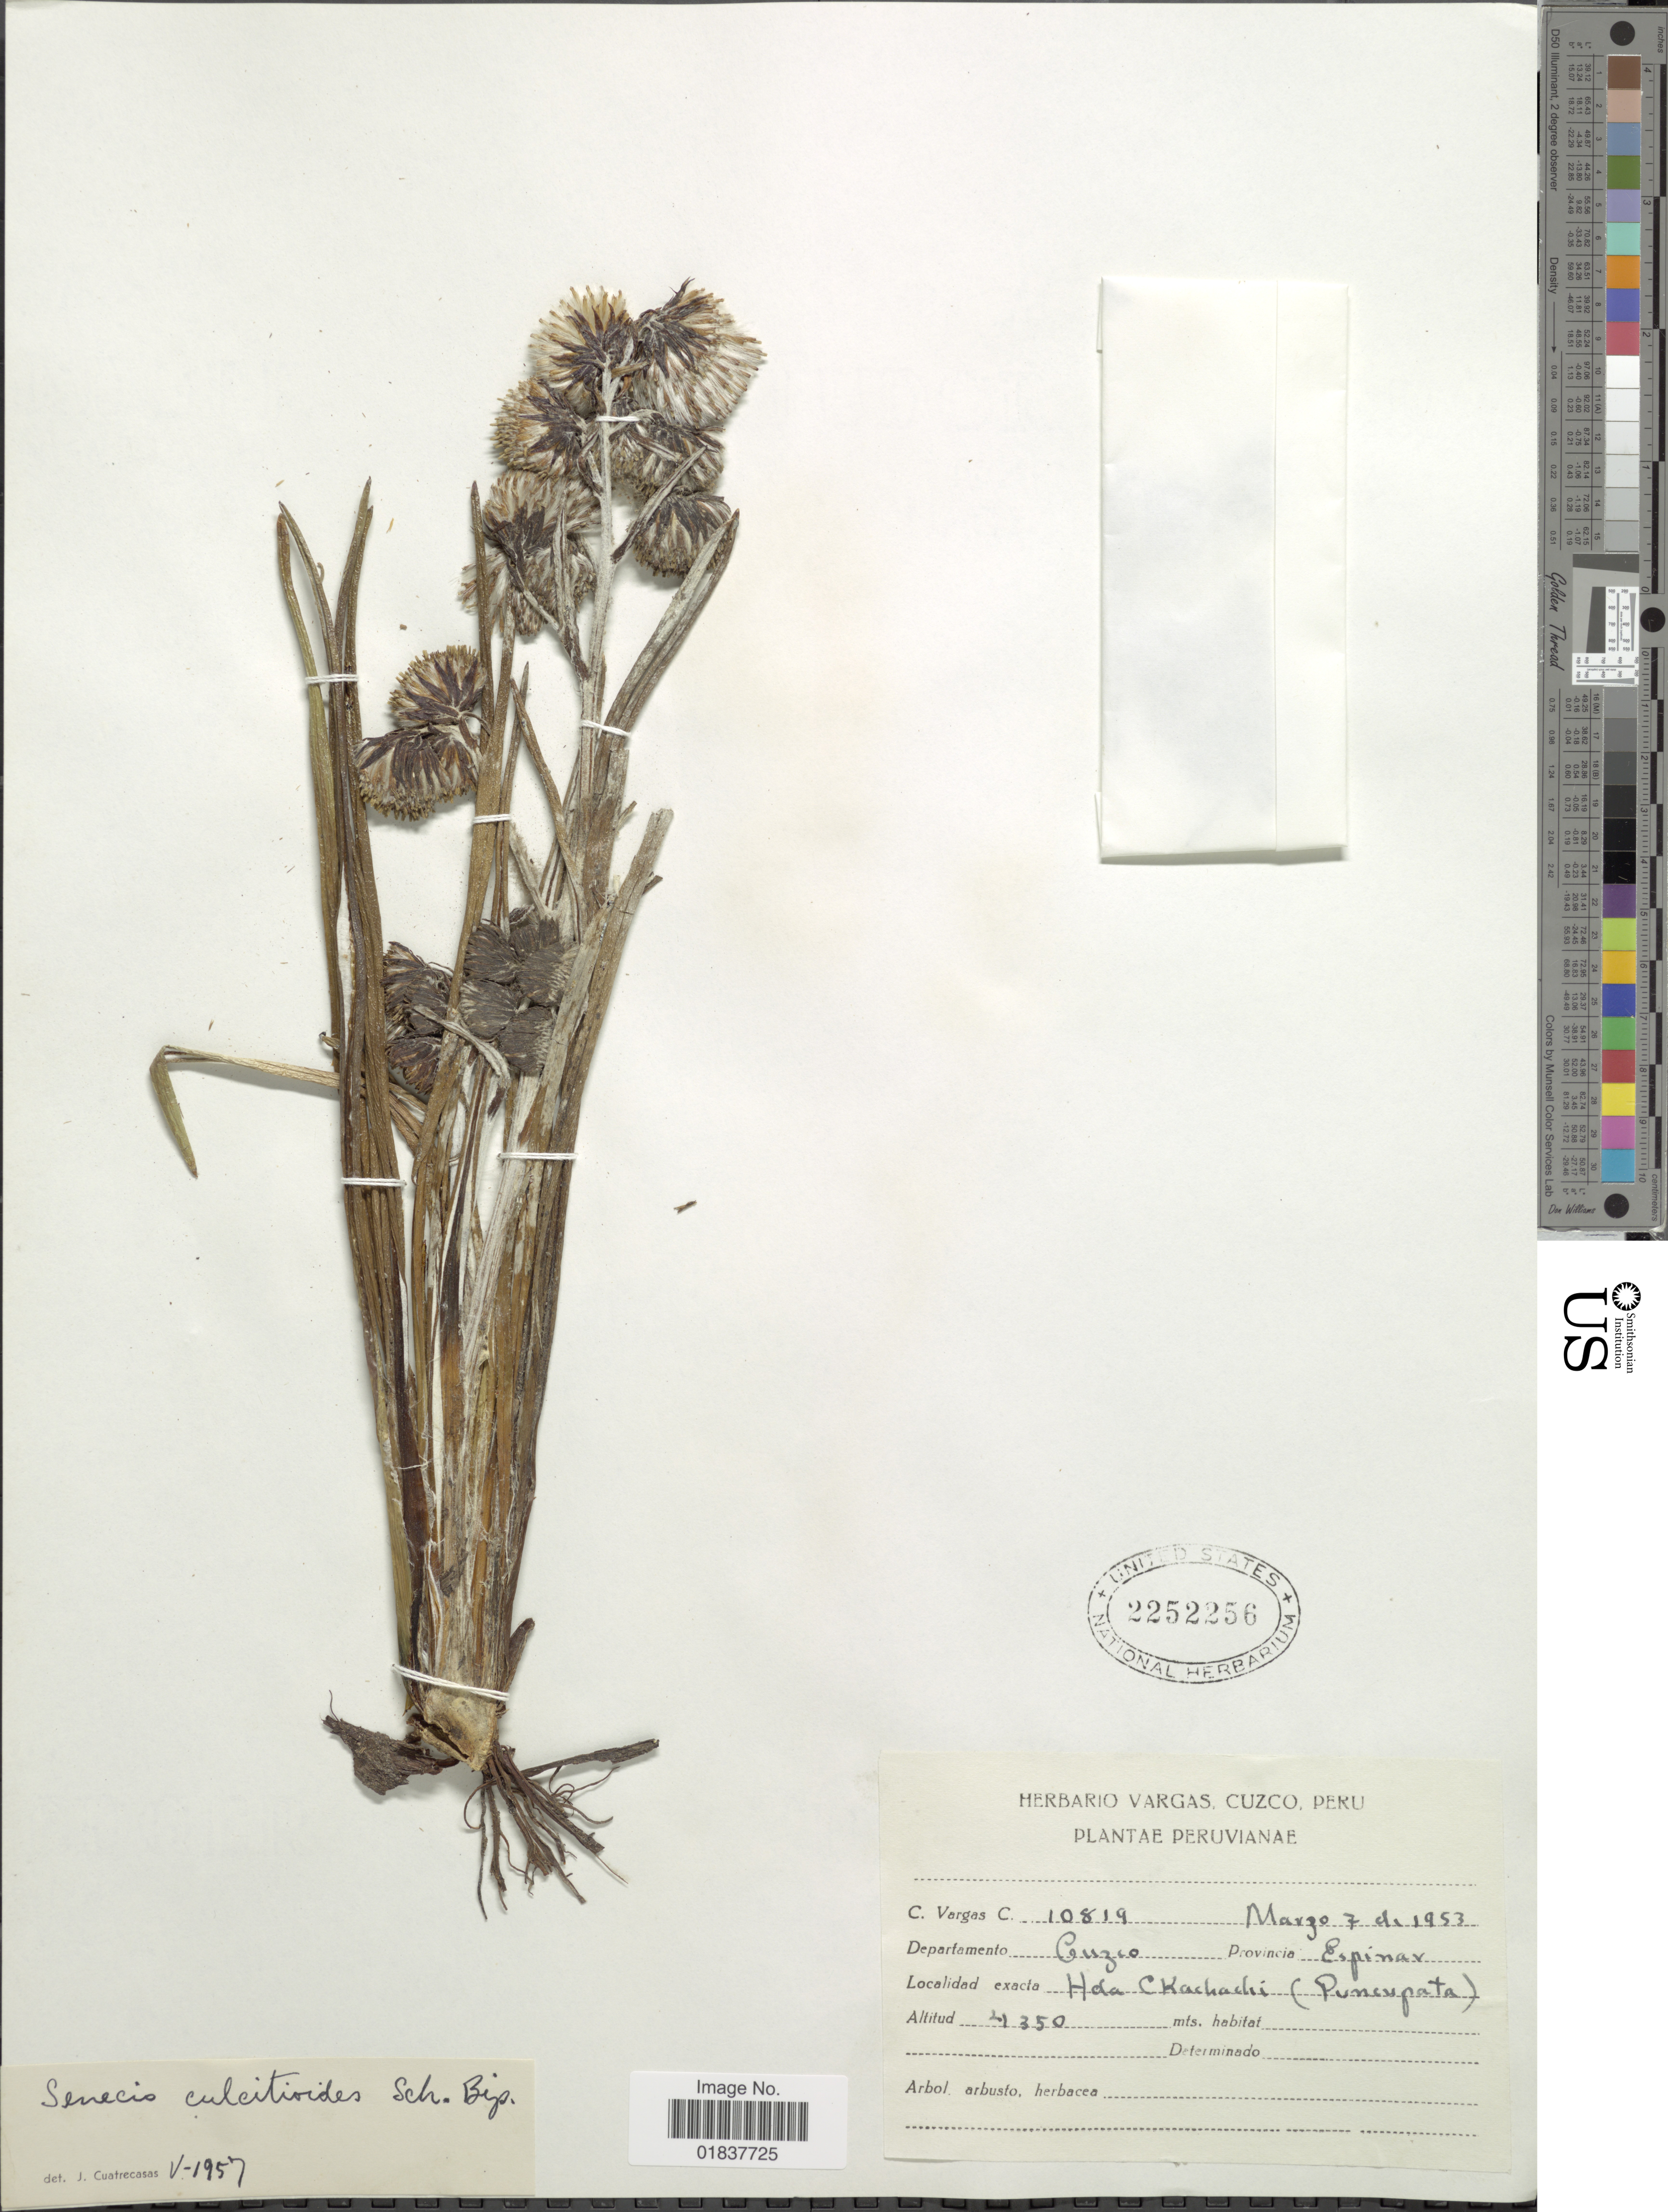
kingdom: Plantae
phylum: Tracheophyta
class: Magnoliopsida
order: Asterales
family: Asteraceae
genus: Senecio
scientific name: Senecio comosus var. culcitioides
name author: (Sch. Bip. ex Wedd.) Cabrera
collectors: C. Vargas Calderón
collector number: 10819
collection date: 1953-03-07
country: Peru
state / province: Cusco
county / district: Espinar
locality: Hda Ckachachi (Puncupata)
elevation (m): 4350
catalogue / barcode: US 2252256